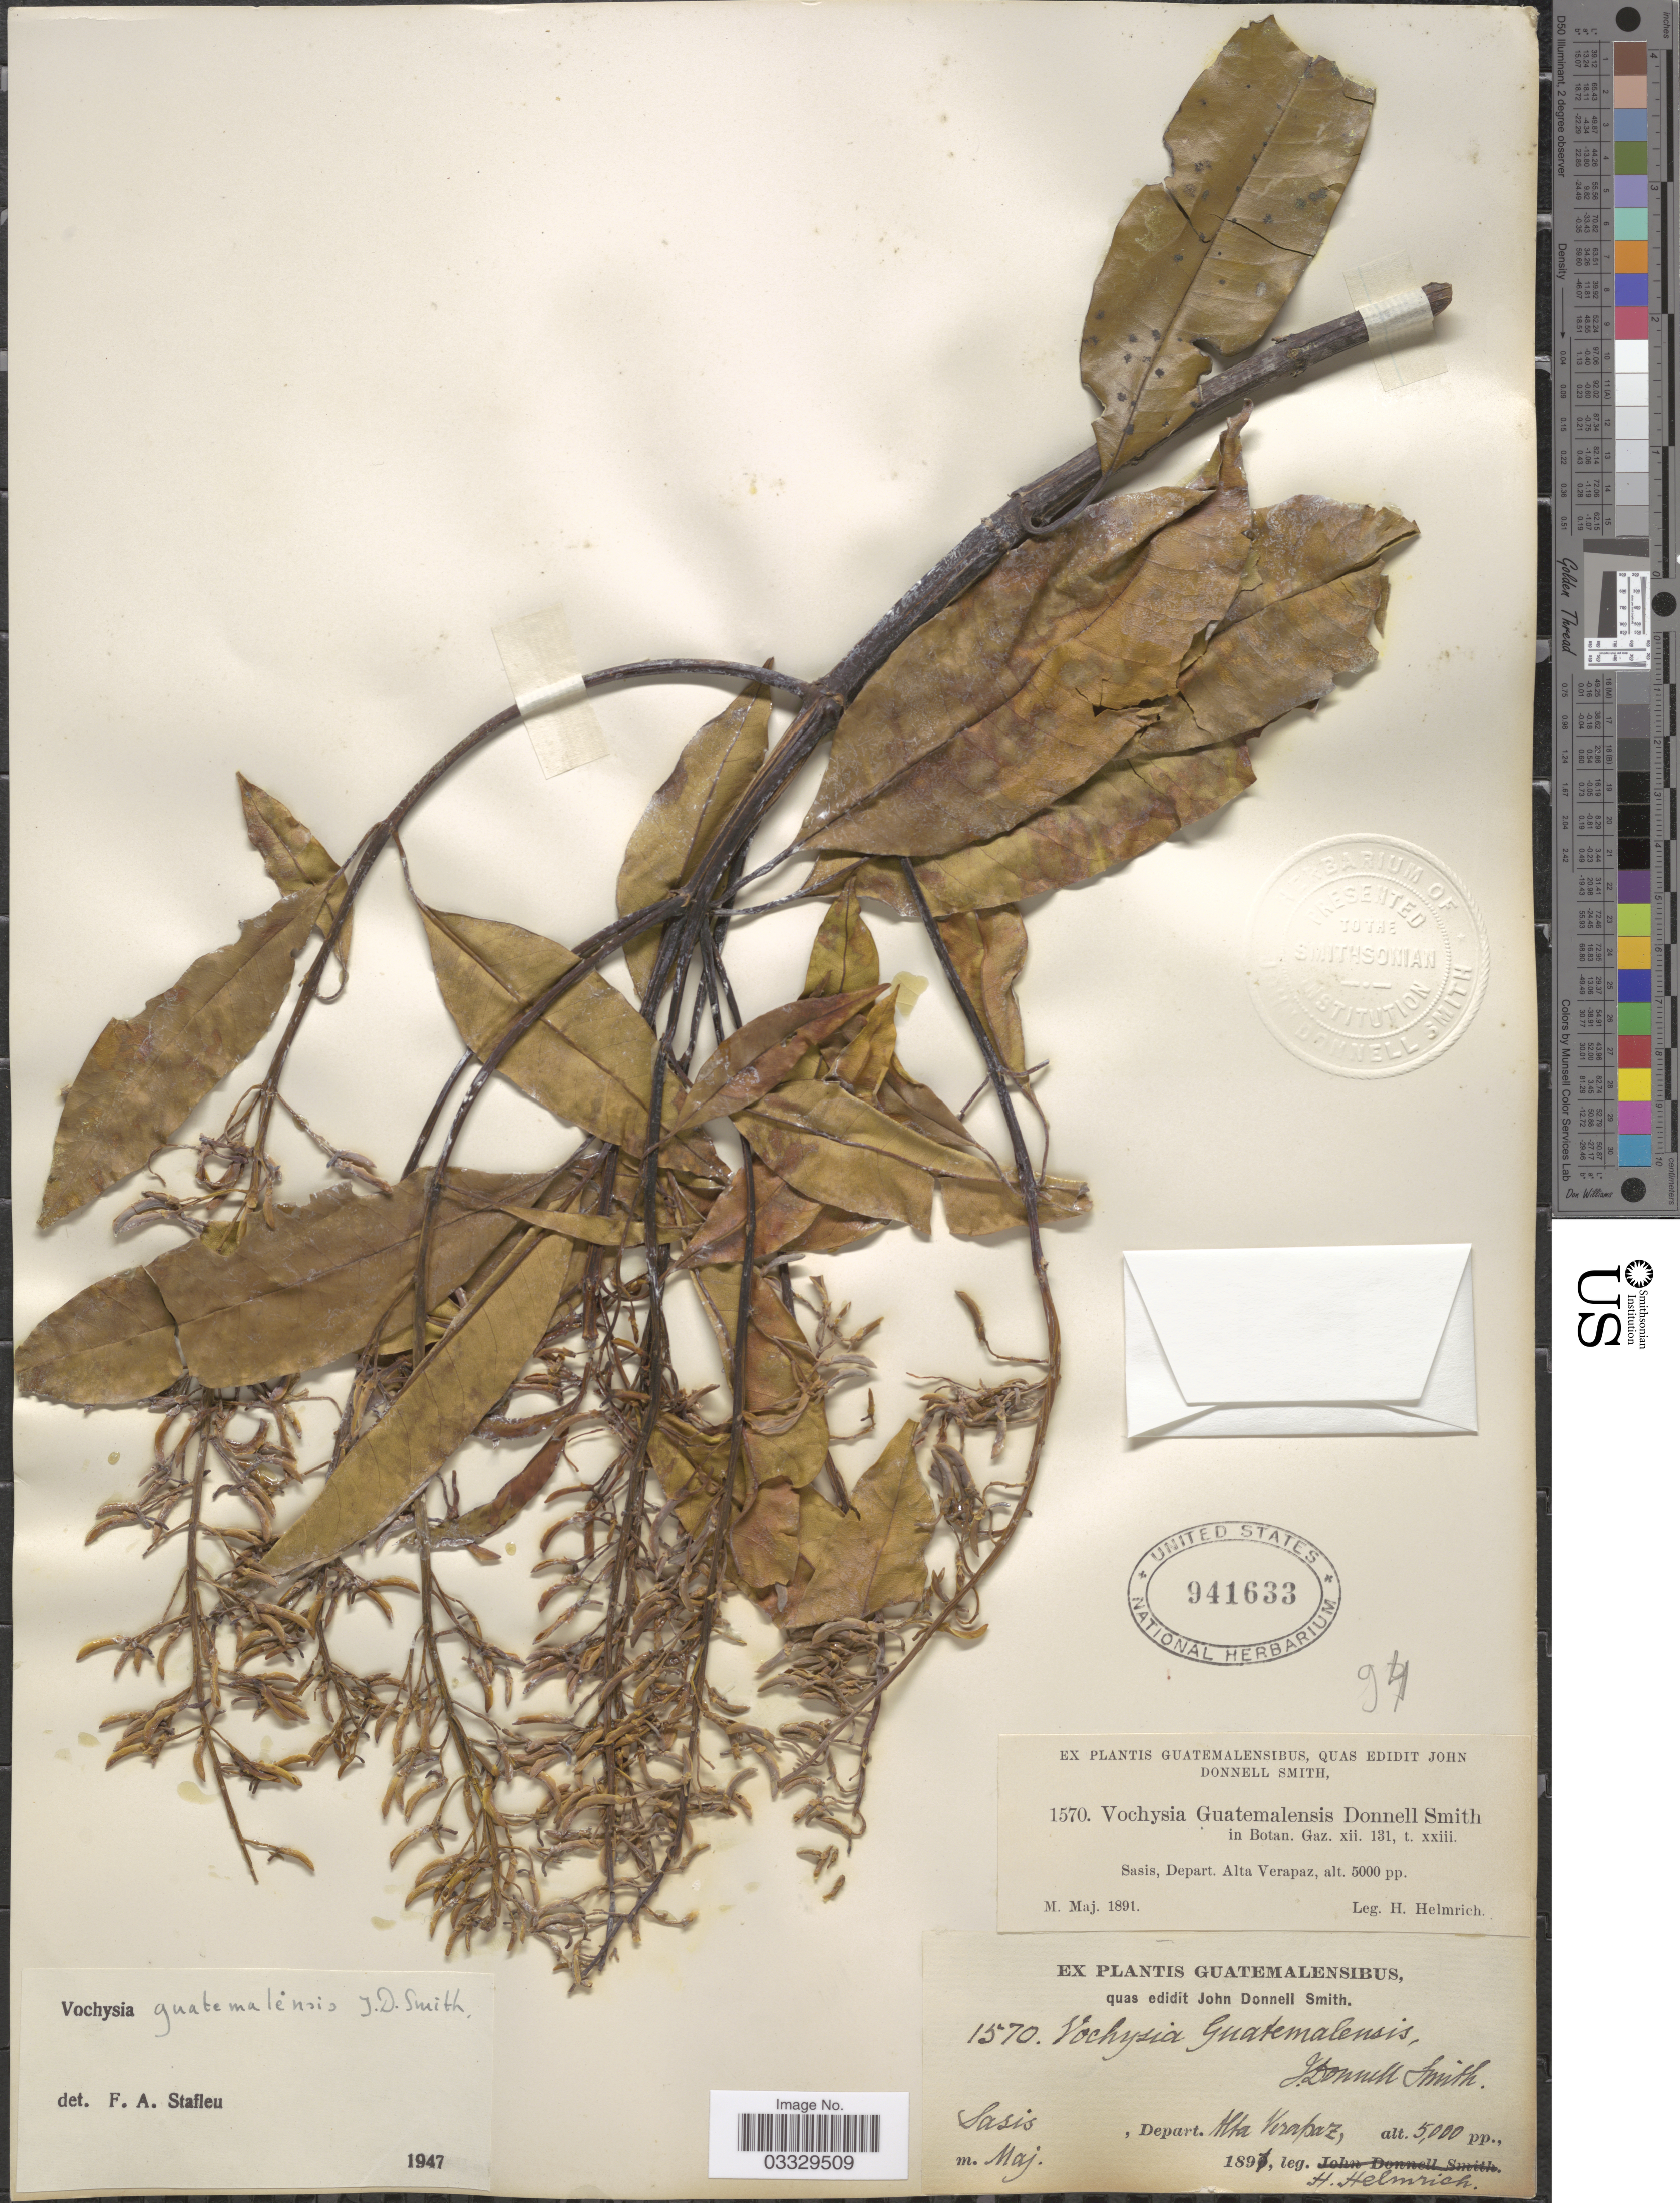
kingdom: Plantae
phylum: Tracheophyta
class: Magnoliopsida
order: Myrtales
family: Vochysiaceae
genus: Vochysia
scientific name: Vochysia guatemalensis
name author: Donn. Sm.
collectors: H. Helmrich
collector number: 1570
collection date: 1891-05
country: Guatemala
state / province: Alta Verapaz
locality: Sasis, Depart. Alta Verapaz.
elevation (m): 1524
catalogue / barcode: US 941633